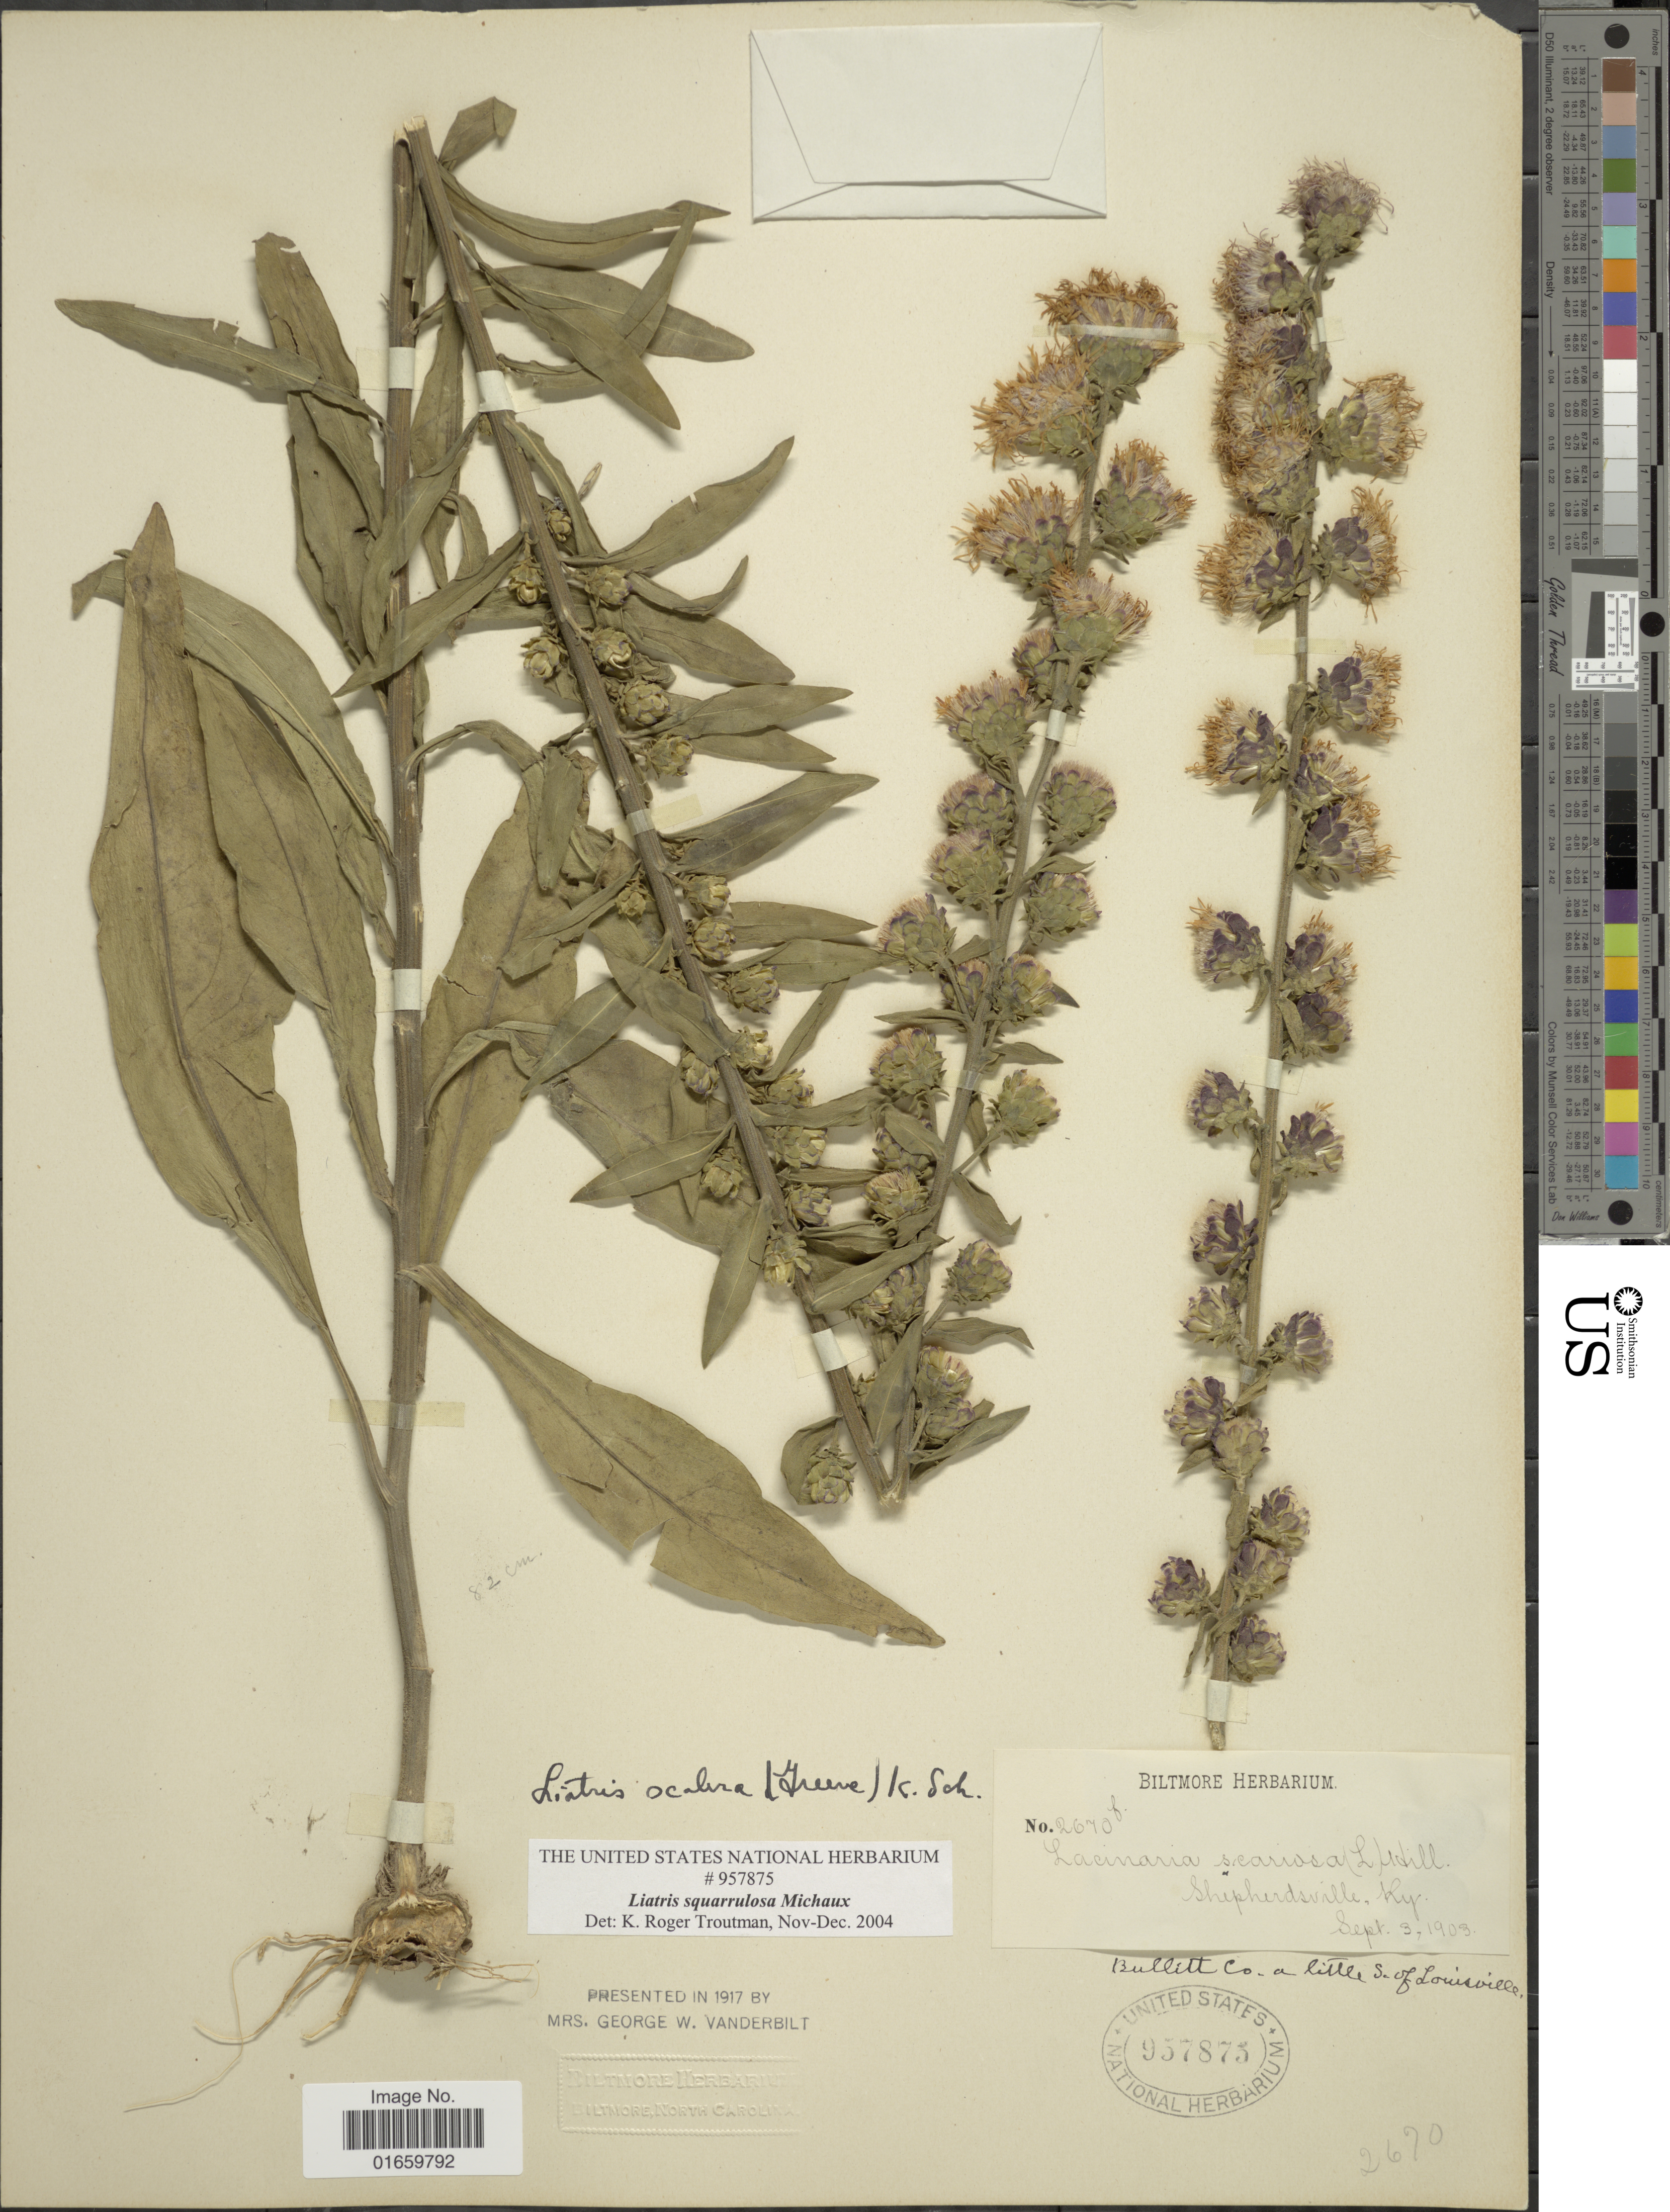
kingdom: Plantae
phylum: Tracheophyta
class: Magnoliopsida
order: Asterales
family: Asteraceae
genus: Liatris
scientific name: Liatris squarrulosa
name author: Michx.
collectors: ex herb. Biltmore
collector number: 2670f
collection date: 1903-09-03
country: United States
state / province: Kentucky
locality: Shepherdsvill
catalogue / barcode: US 957875